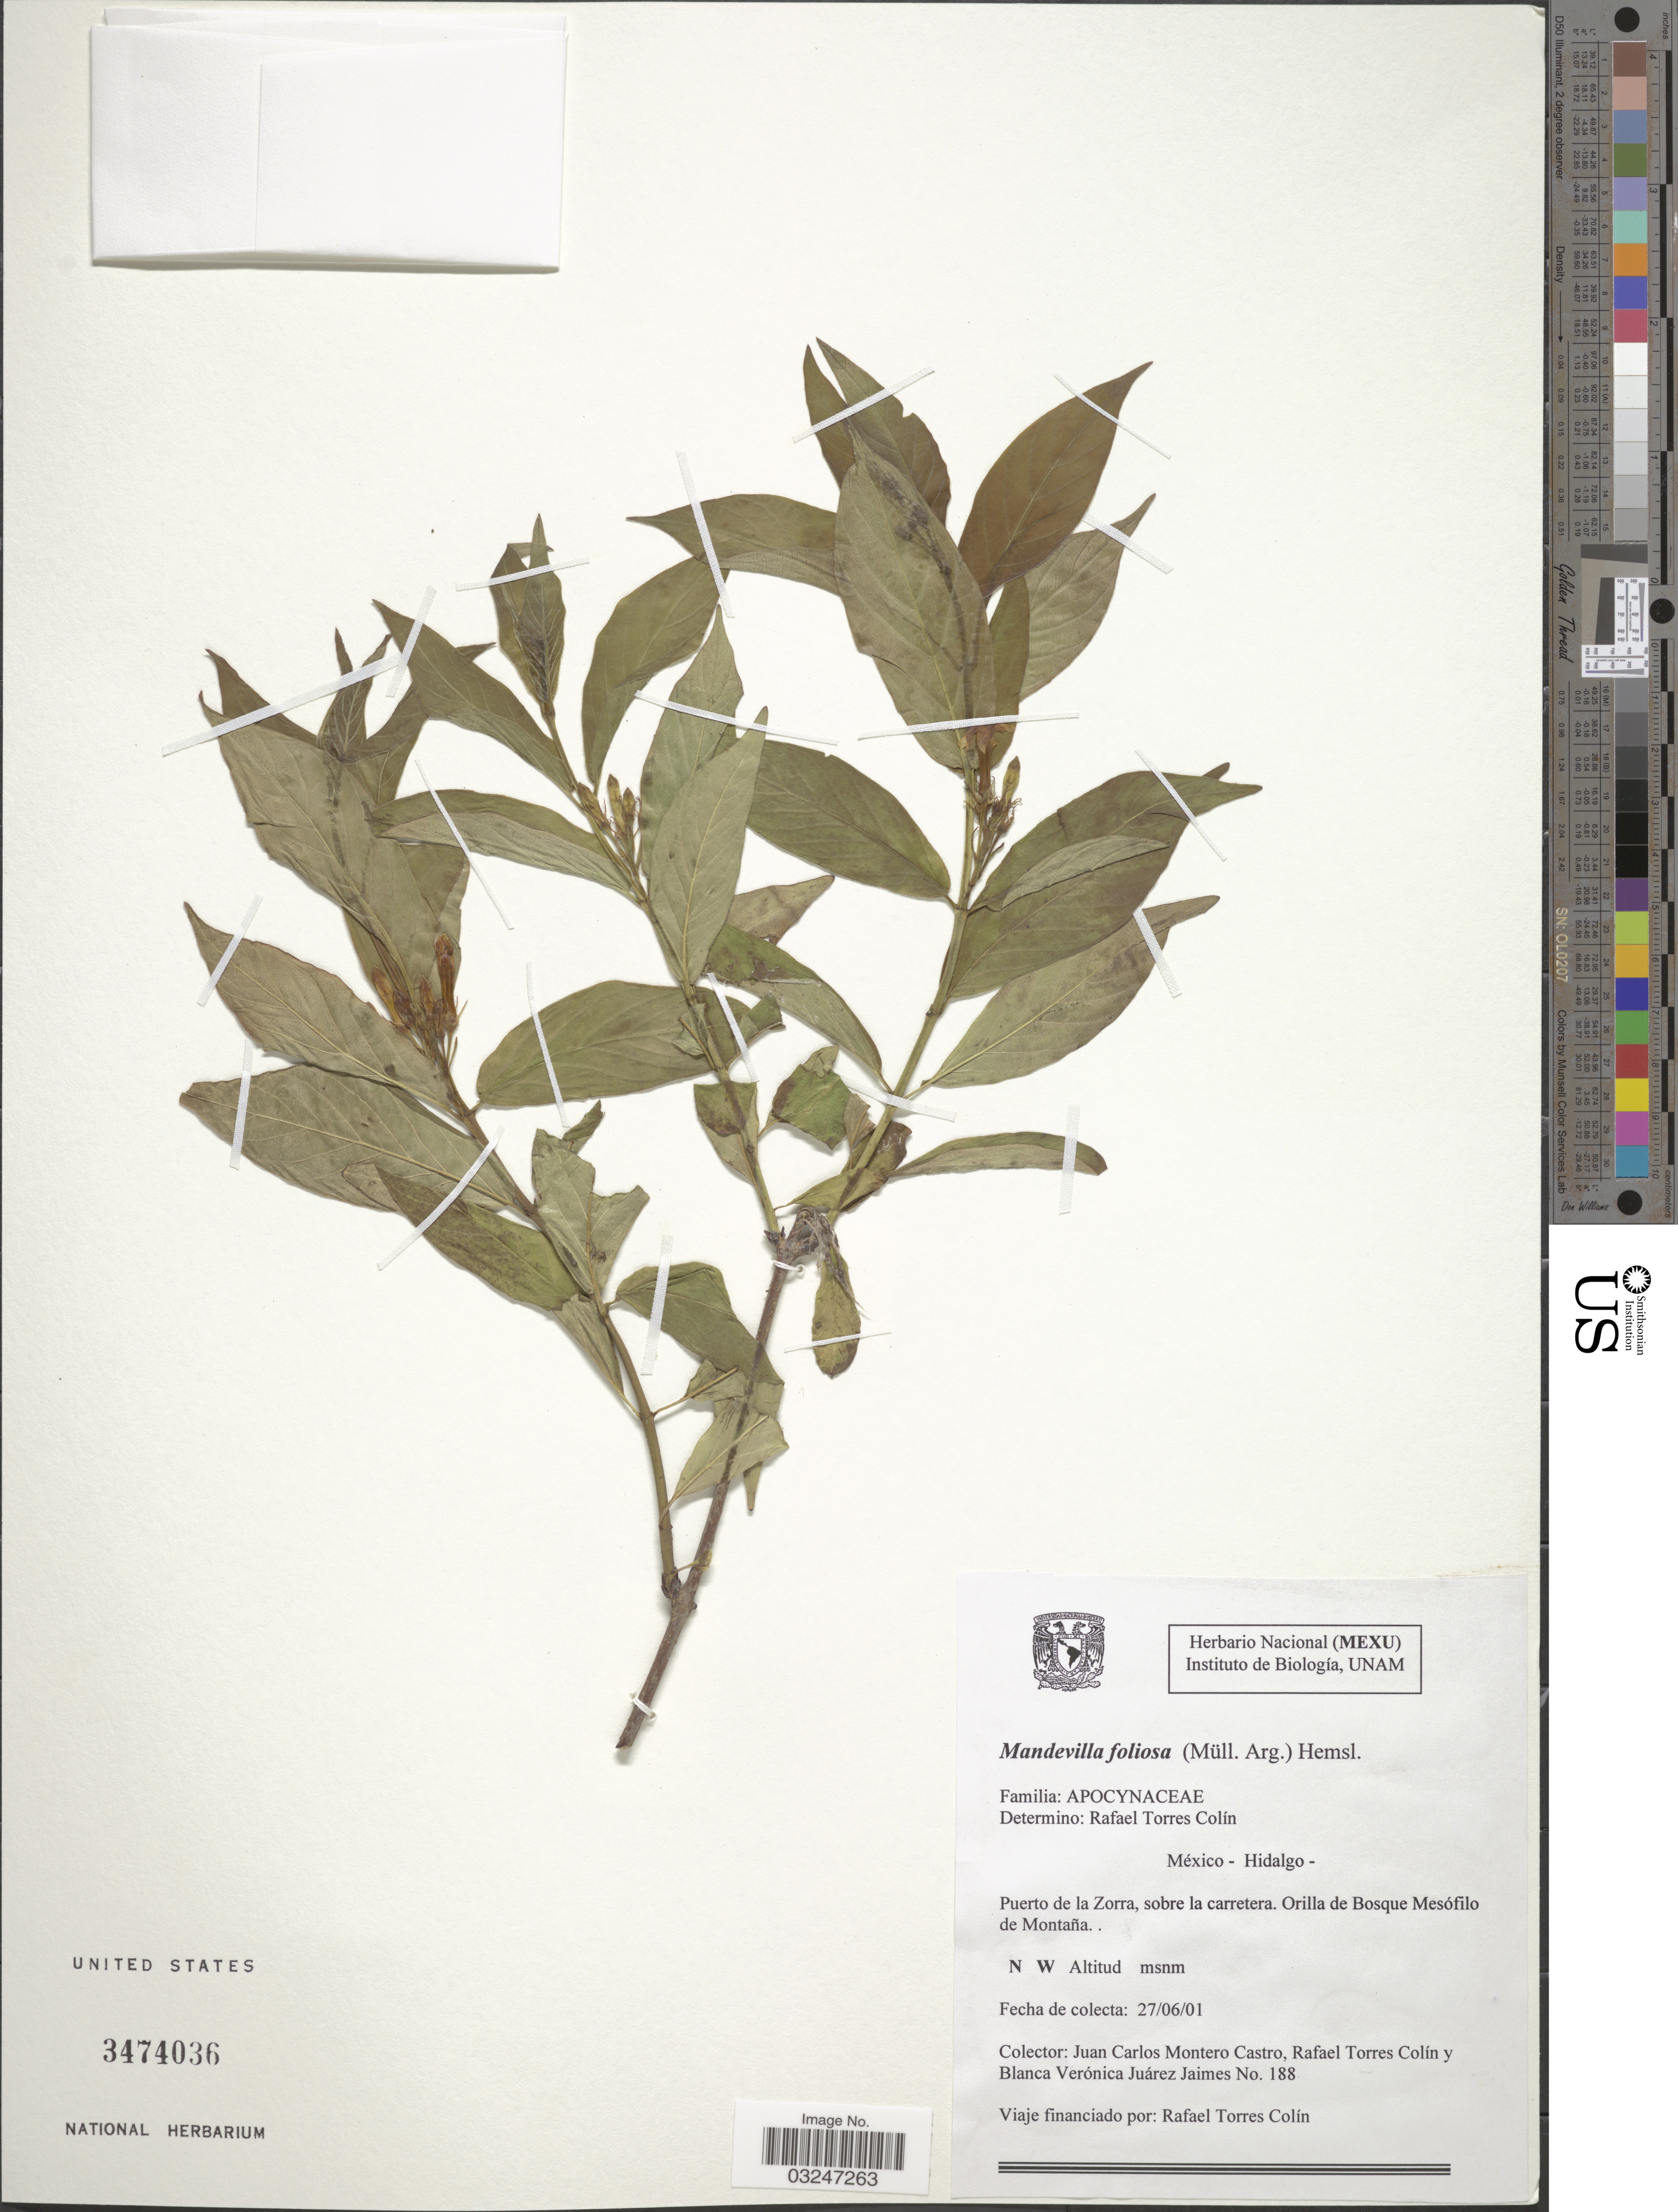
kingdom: Plantae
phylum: Tracheophyta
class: Magnoliopsida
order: Gentianales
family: Apocynaceae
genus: Mandevilla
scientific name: Mandevilla foliosa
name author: (Müll. Arg.) Hemsl.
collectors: J. Montero-Castro, R. Torres C. & Blanca Verónica Juárez Jaimes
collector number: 188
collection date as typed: Transcribed d/m/y: 27/6/1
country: Mexico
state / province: Hidalgo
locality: Puerto de la Zorra, sobre la carretera. Orilla de Bosque Mesófilo de Montaña.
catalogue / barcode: US 3474036